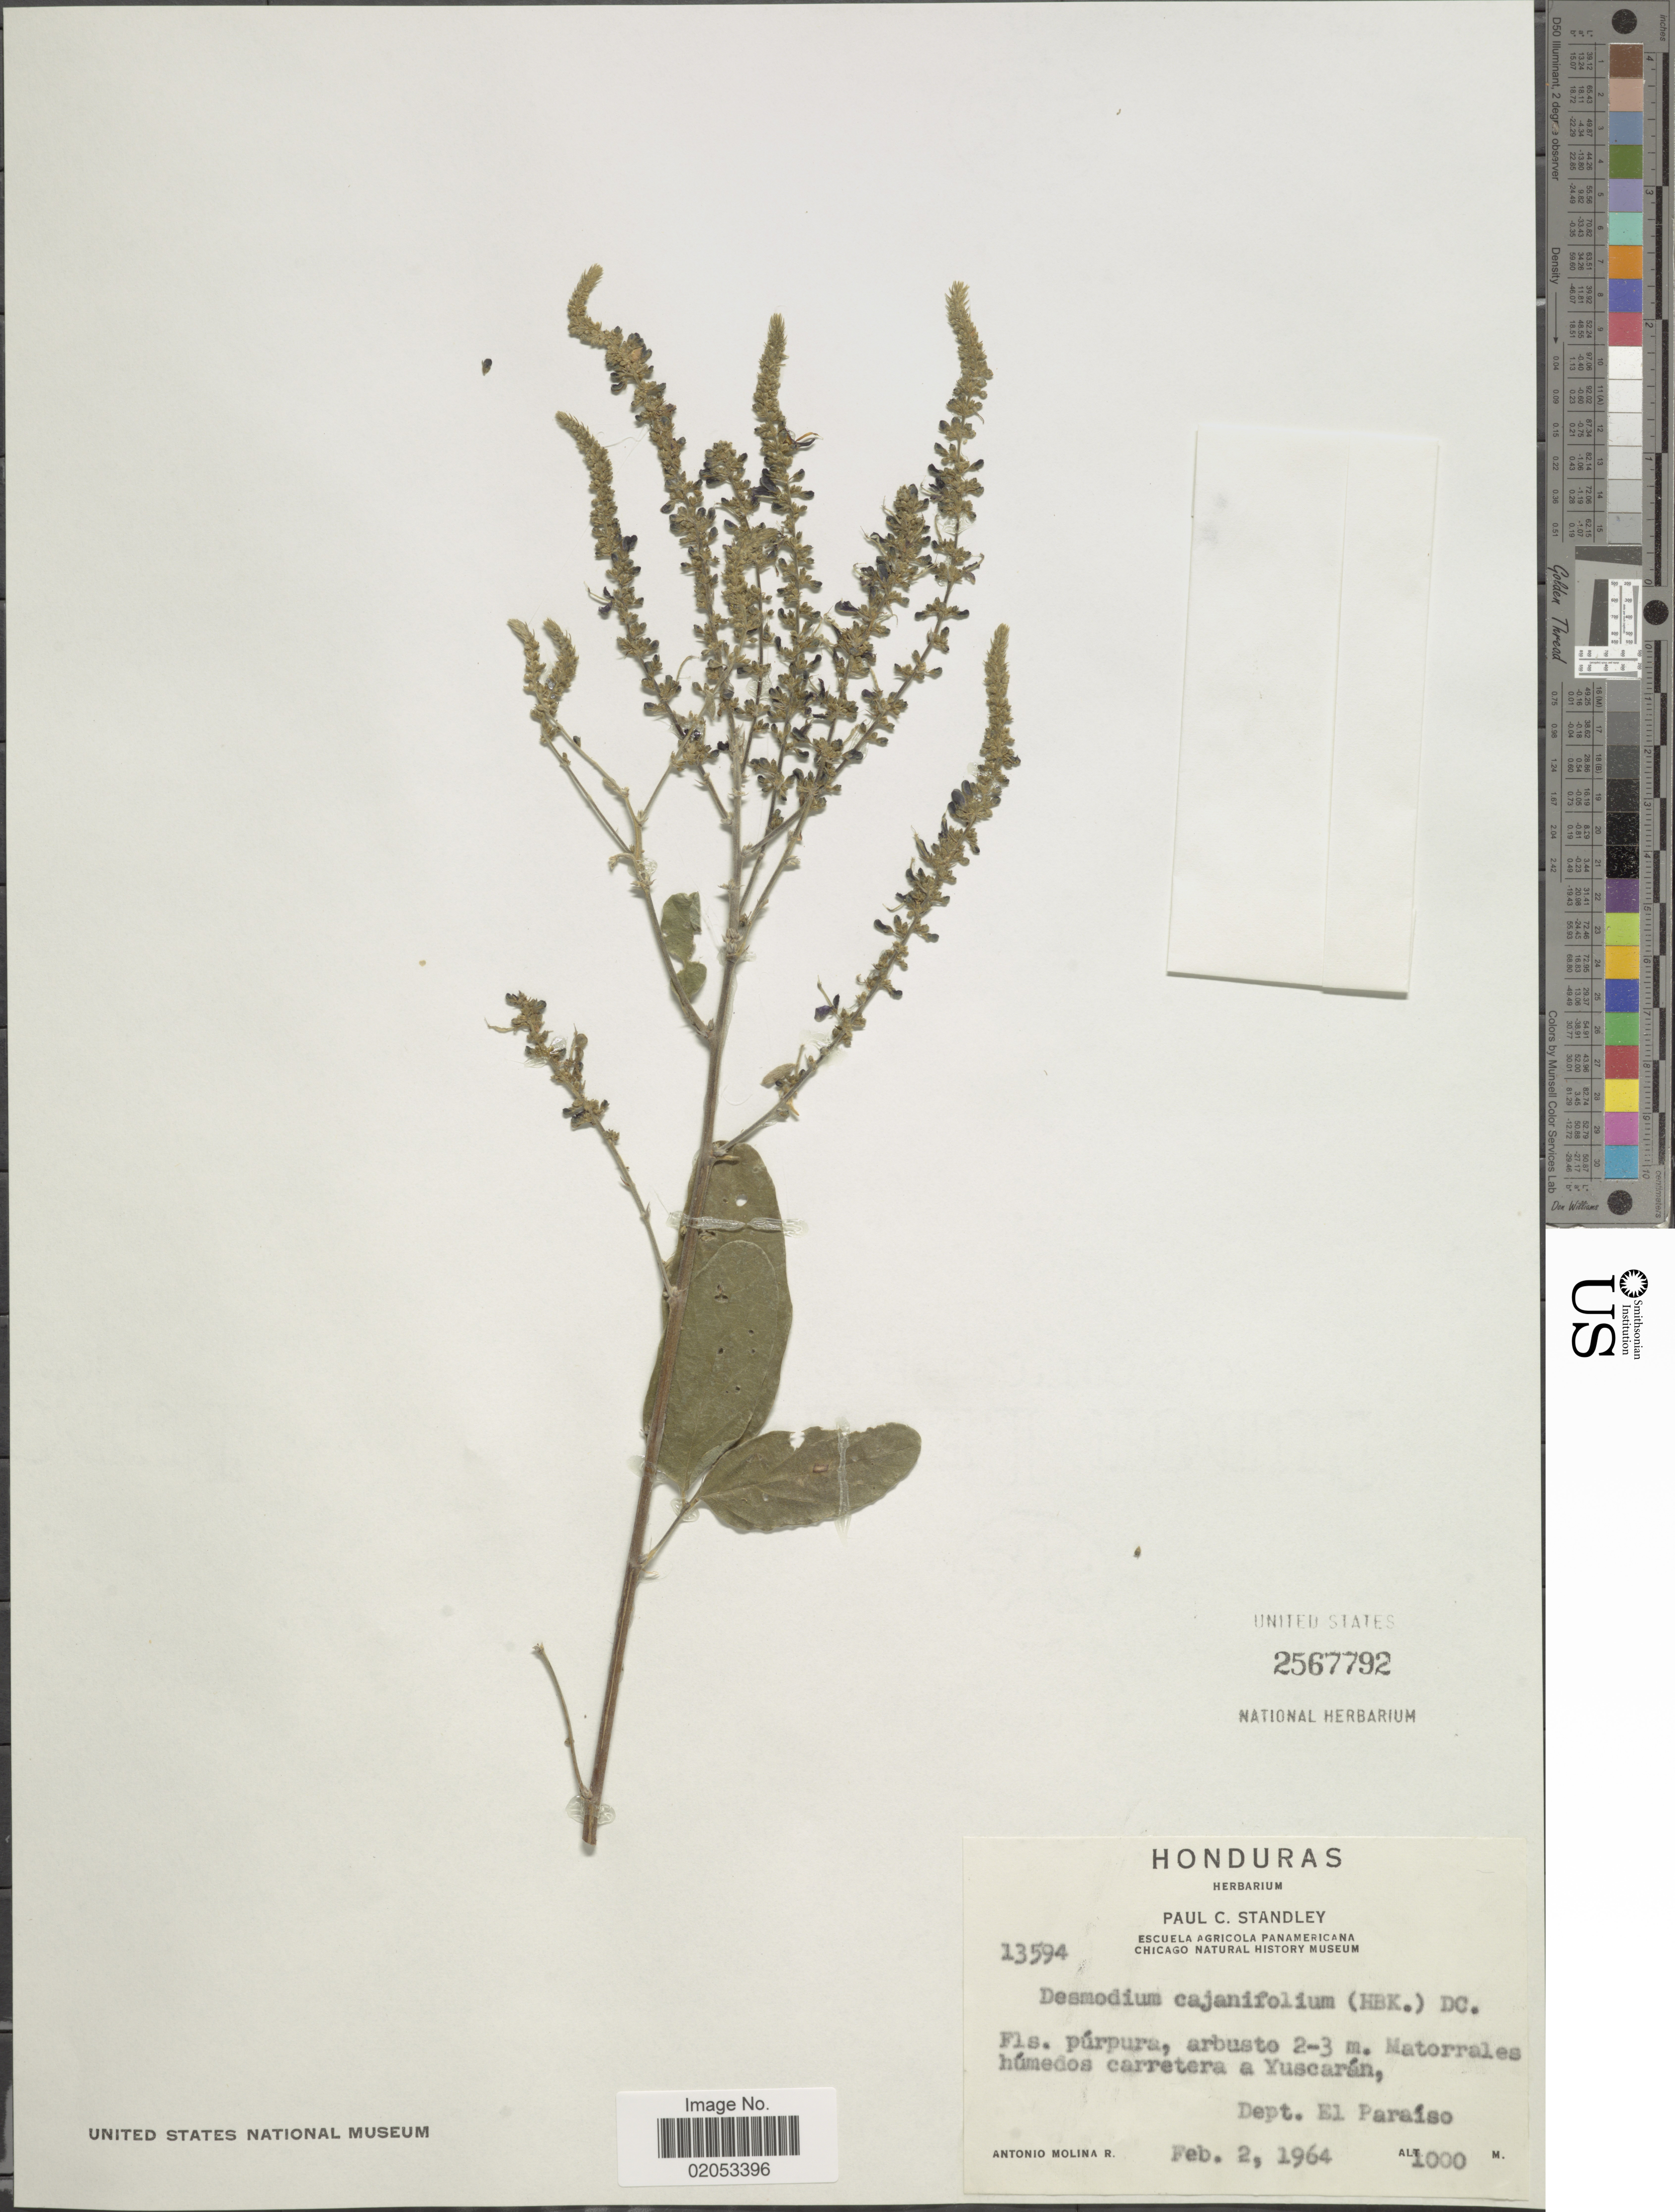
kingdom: Plantae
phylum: Tracheophyta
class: Magnoliopsida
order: Fabales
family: Fabaceae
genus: Desmodium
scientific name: Desmodium cajanifolium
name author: (Kunth) DC.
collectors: A. Molina R.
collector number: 13594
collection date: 1964-02-02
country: Honduras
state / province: El Paraíso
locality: Matorrales húmedos carretera a Yuscarán, Dept El Paraíso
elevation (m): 1000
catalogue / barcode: US 2567792